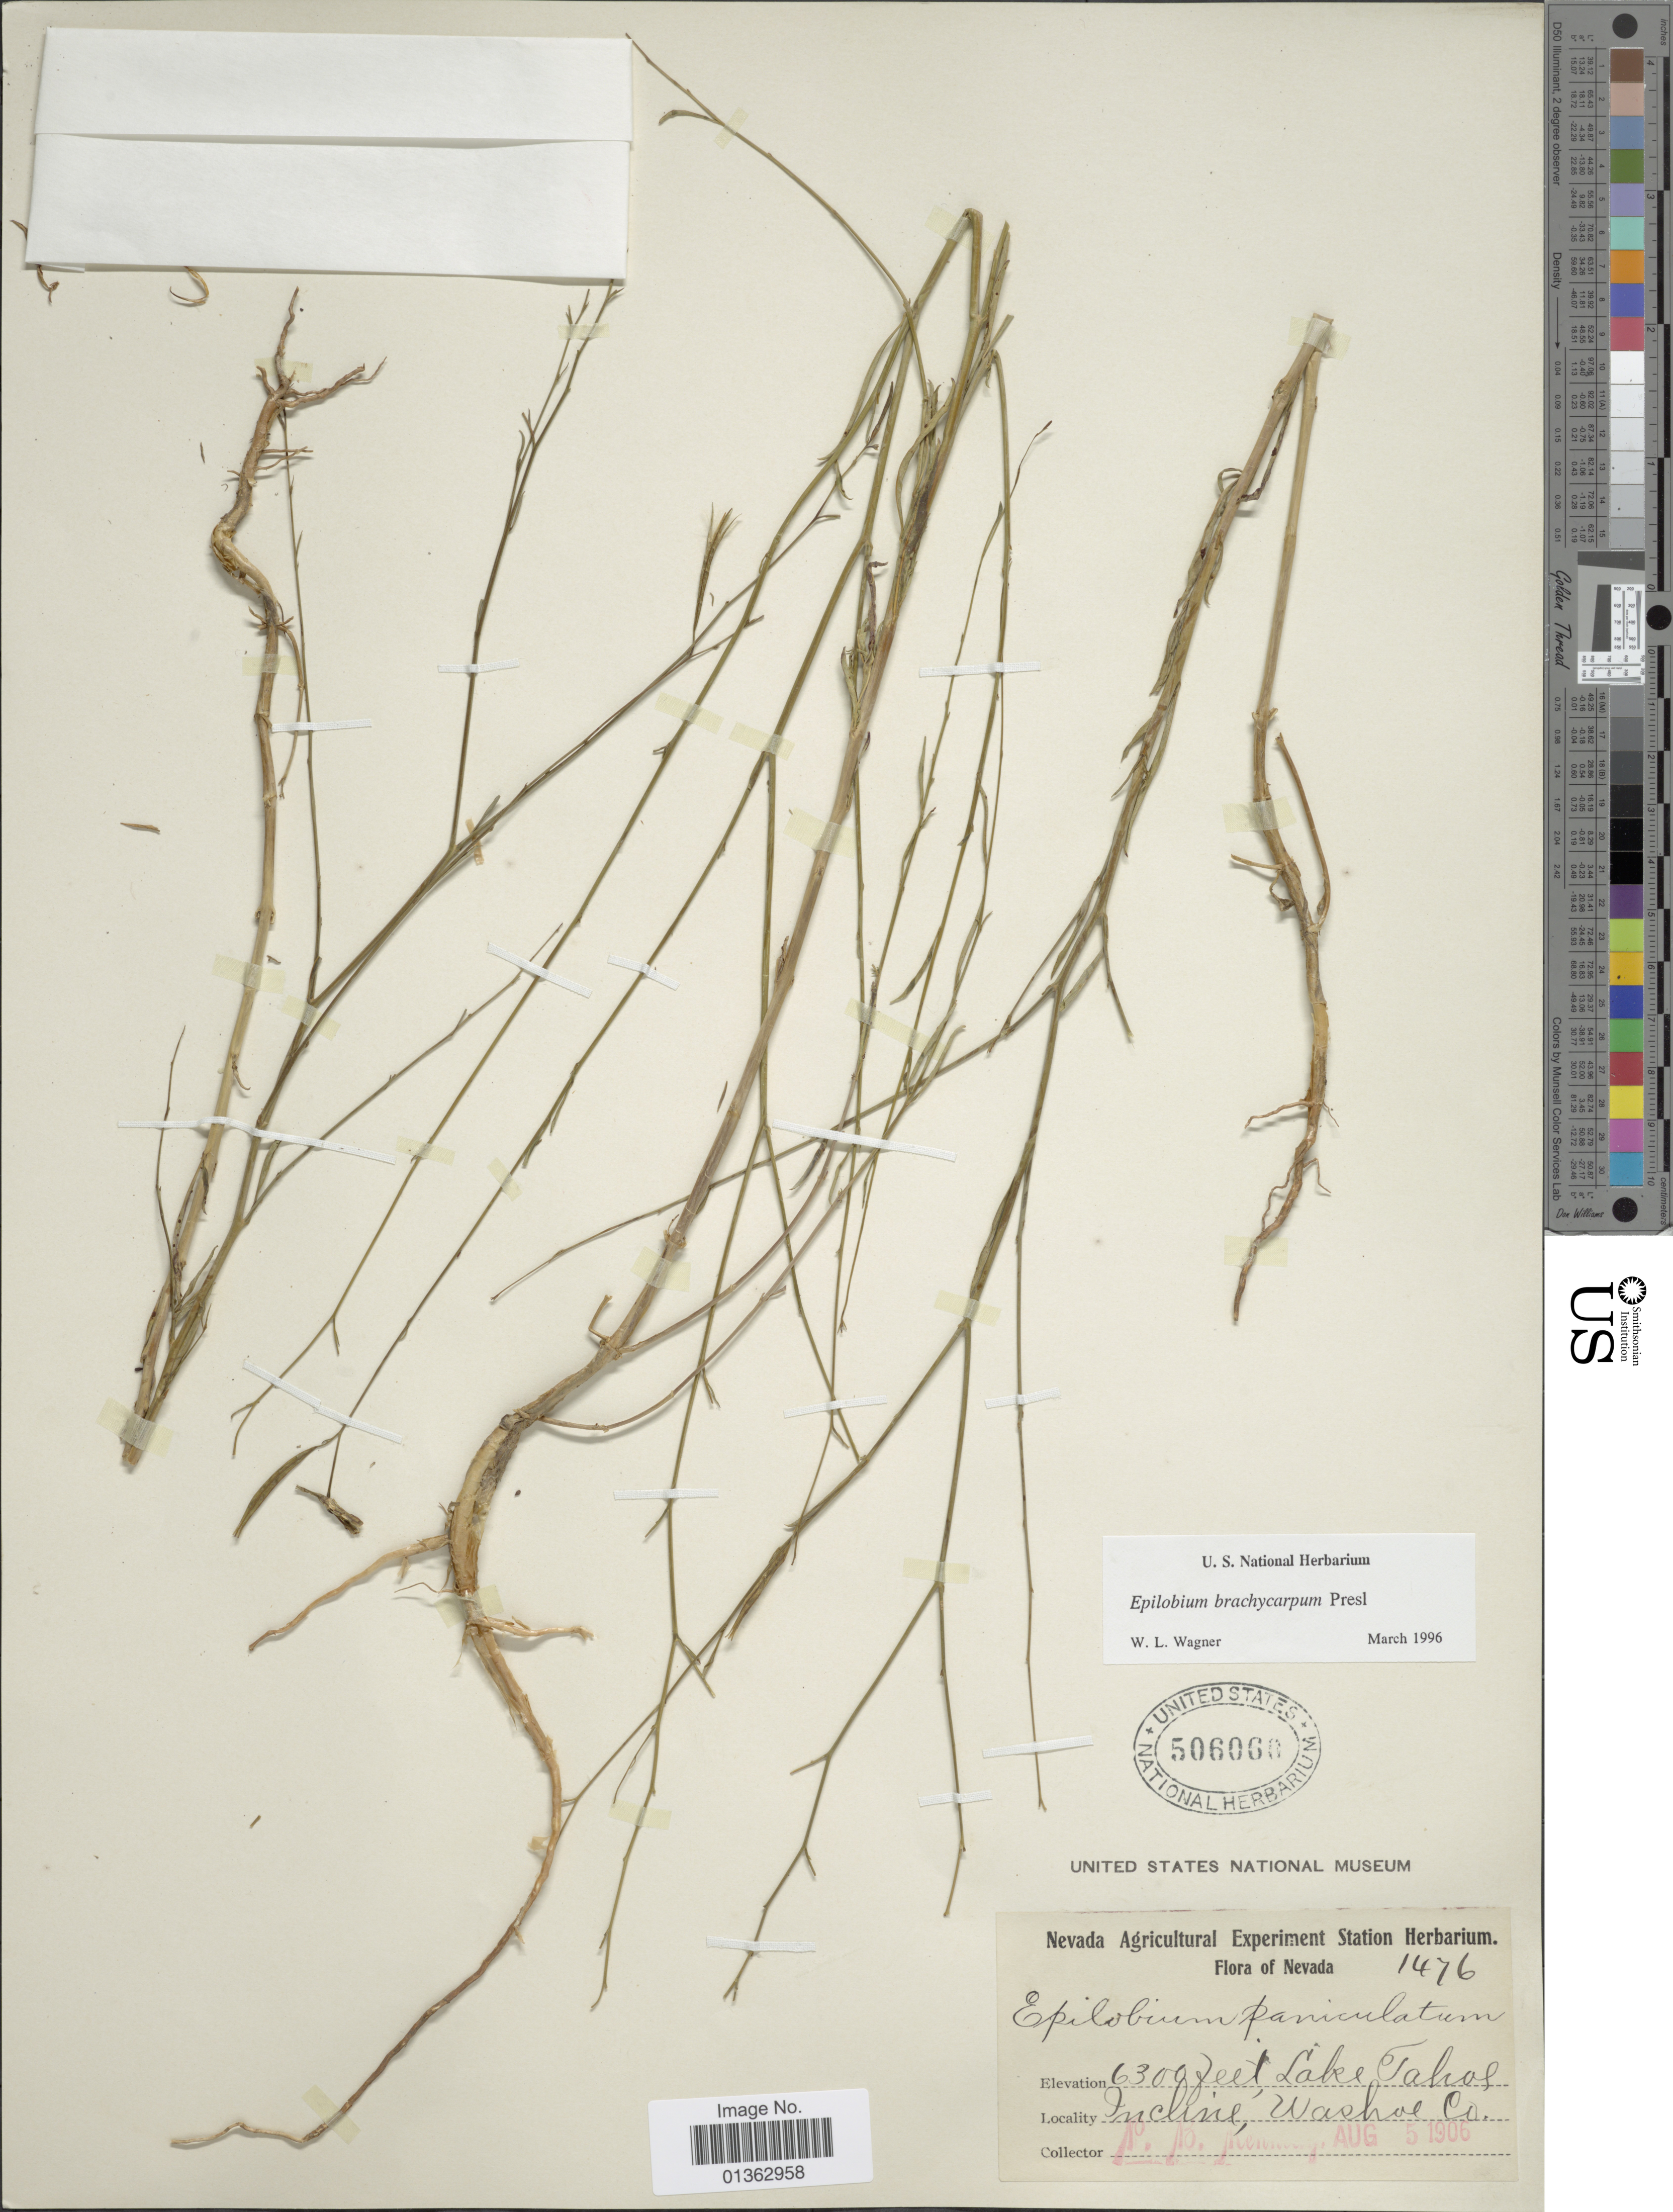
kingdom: Plantae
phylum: Tracheophyta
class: Magnoliopsida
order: Myrtales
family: Onagraceae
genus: Epilobium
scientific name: Epilobium brachycarpum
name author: C. Presl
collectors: P. B. Kennedy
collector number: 1476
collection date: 1906-08-05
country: United States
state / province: Nevada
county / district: Washoe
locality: Incline, Lake Tahoe, Washoe Co.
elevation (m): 1920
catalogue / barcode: US 506060